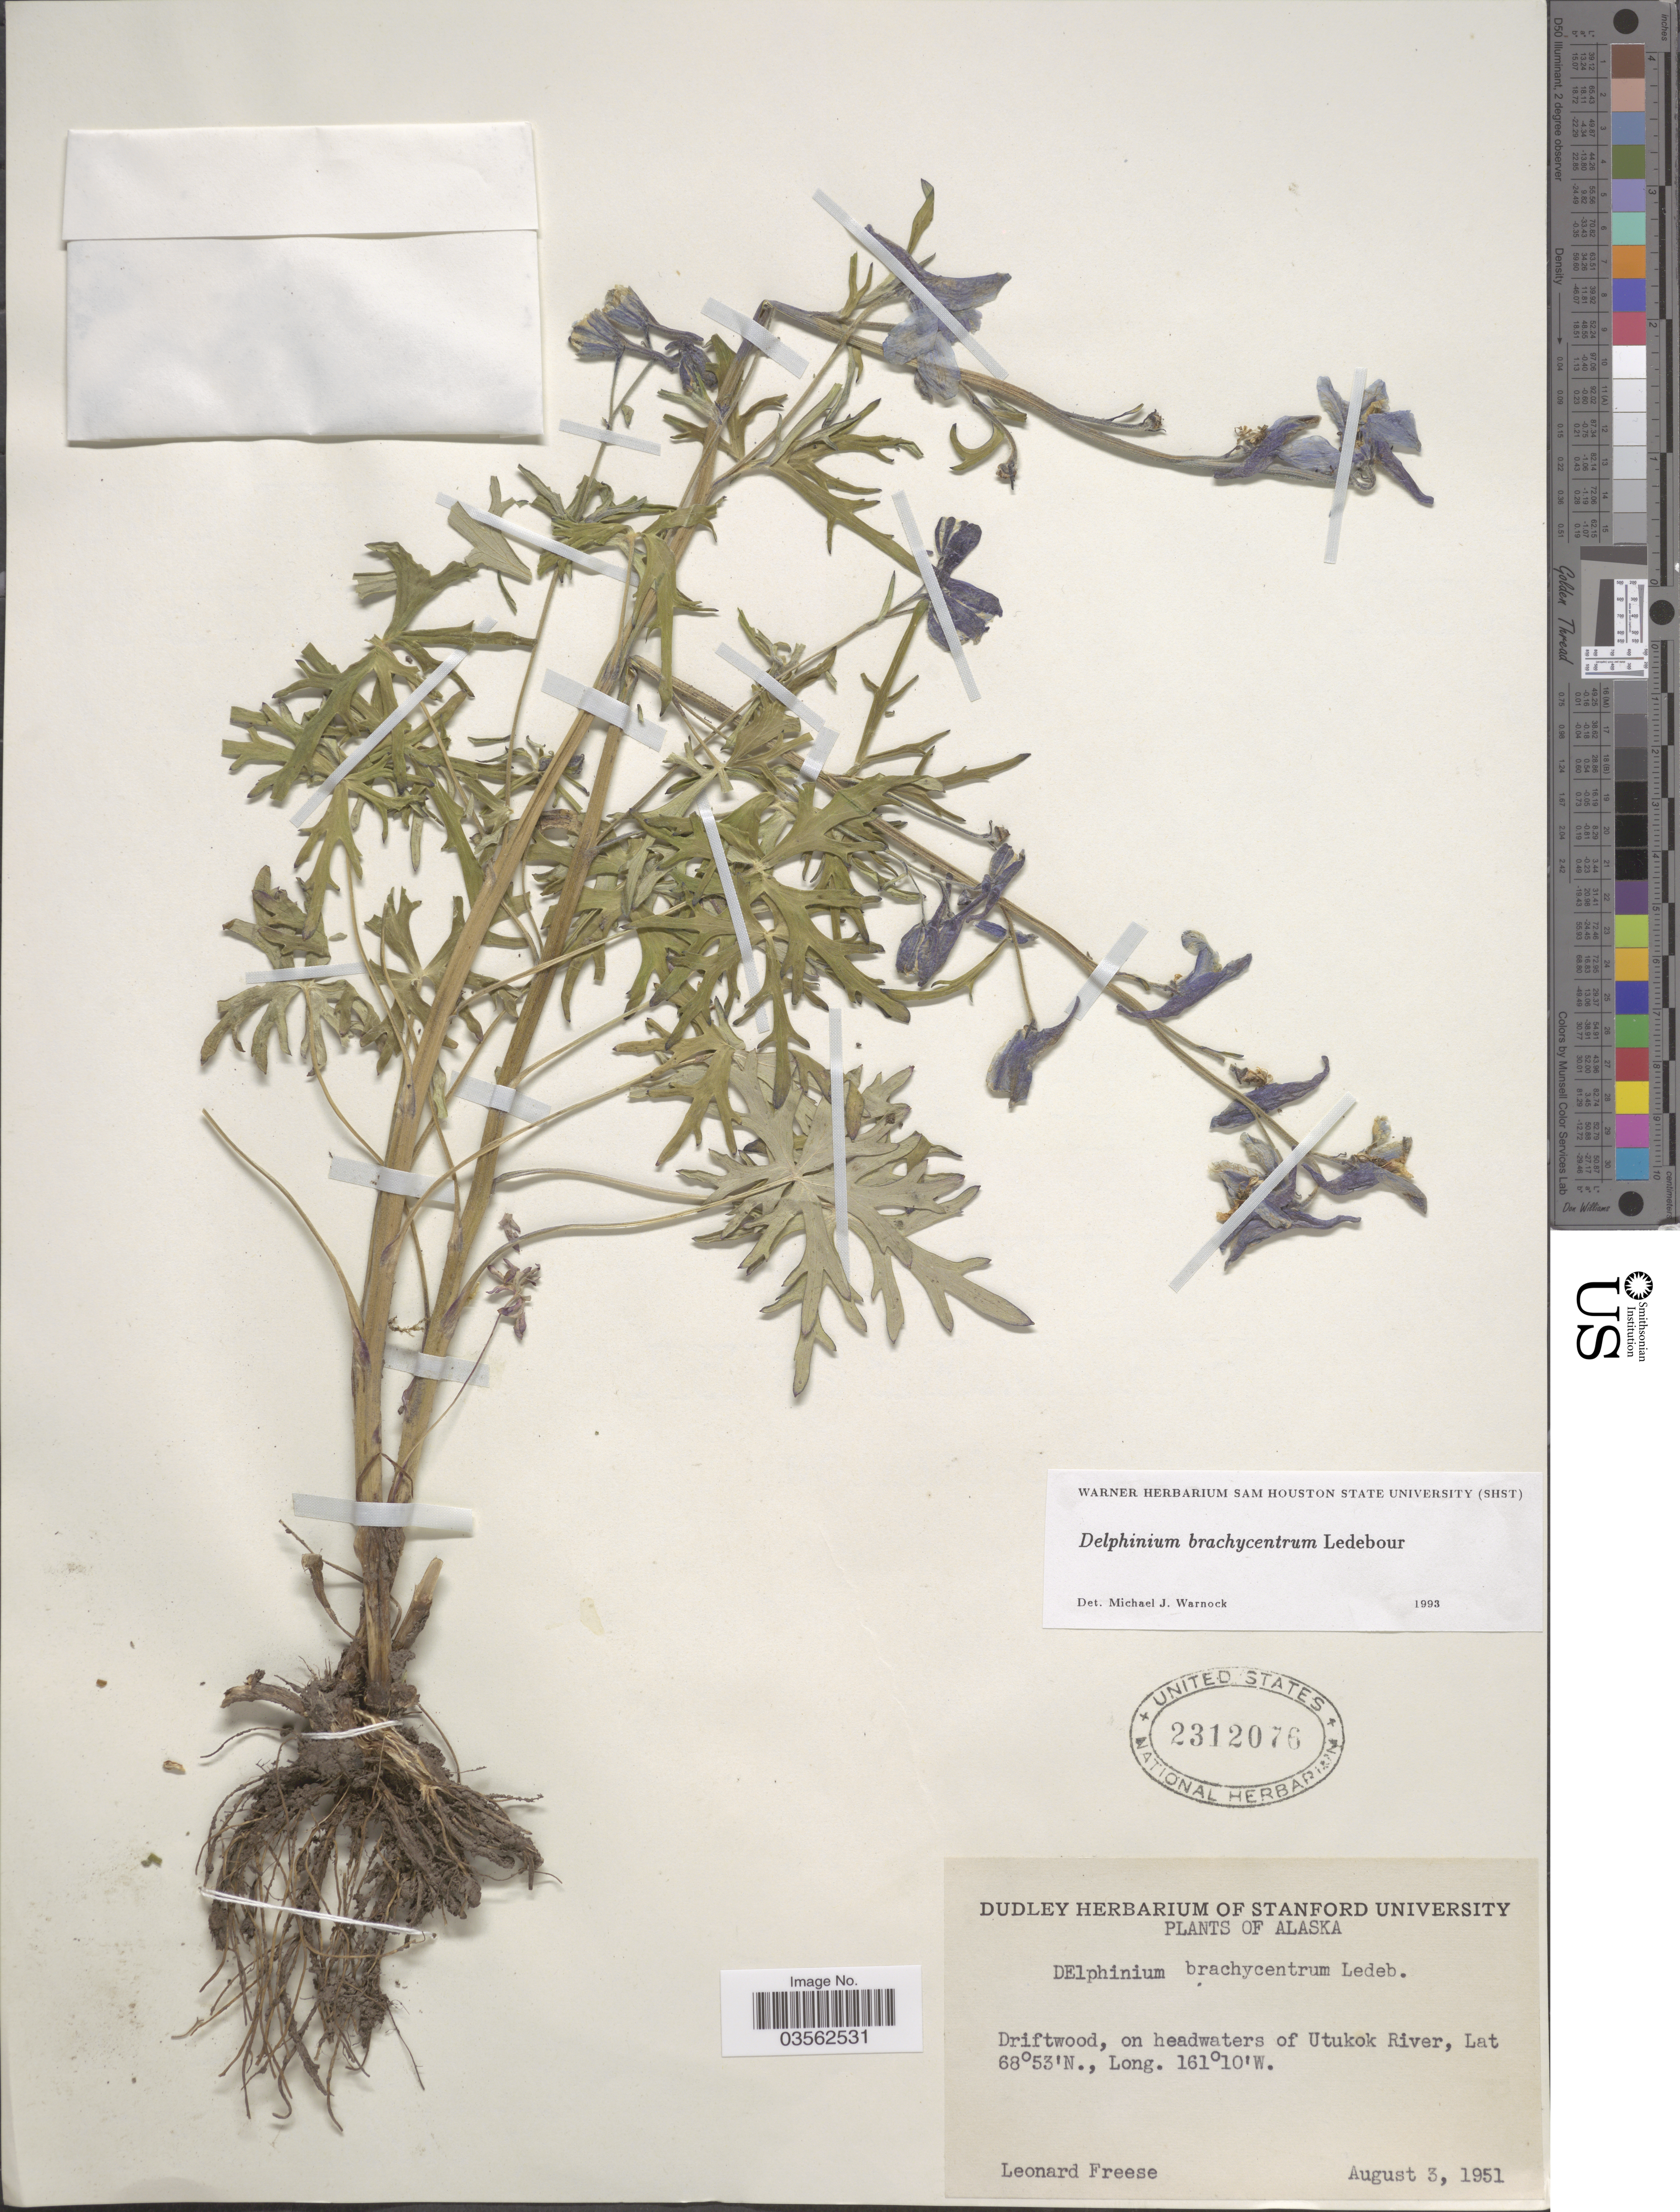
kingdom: Plantae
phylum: Tracheophyta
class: Magnoliopsida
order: Ranunculales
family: Ranunculaceae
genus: Delphinium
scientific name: Delphinium brachycentrum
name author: Ledeb.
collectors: L. Freese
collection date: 1951-08-03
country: United States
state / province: Alaska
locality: Driftwood, on headwaters of Utukok River.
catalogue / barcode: US 2312076